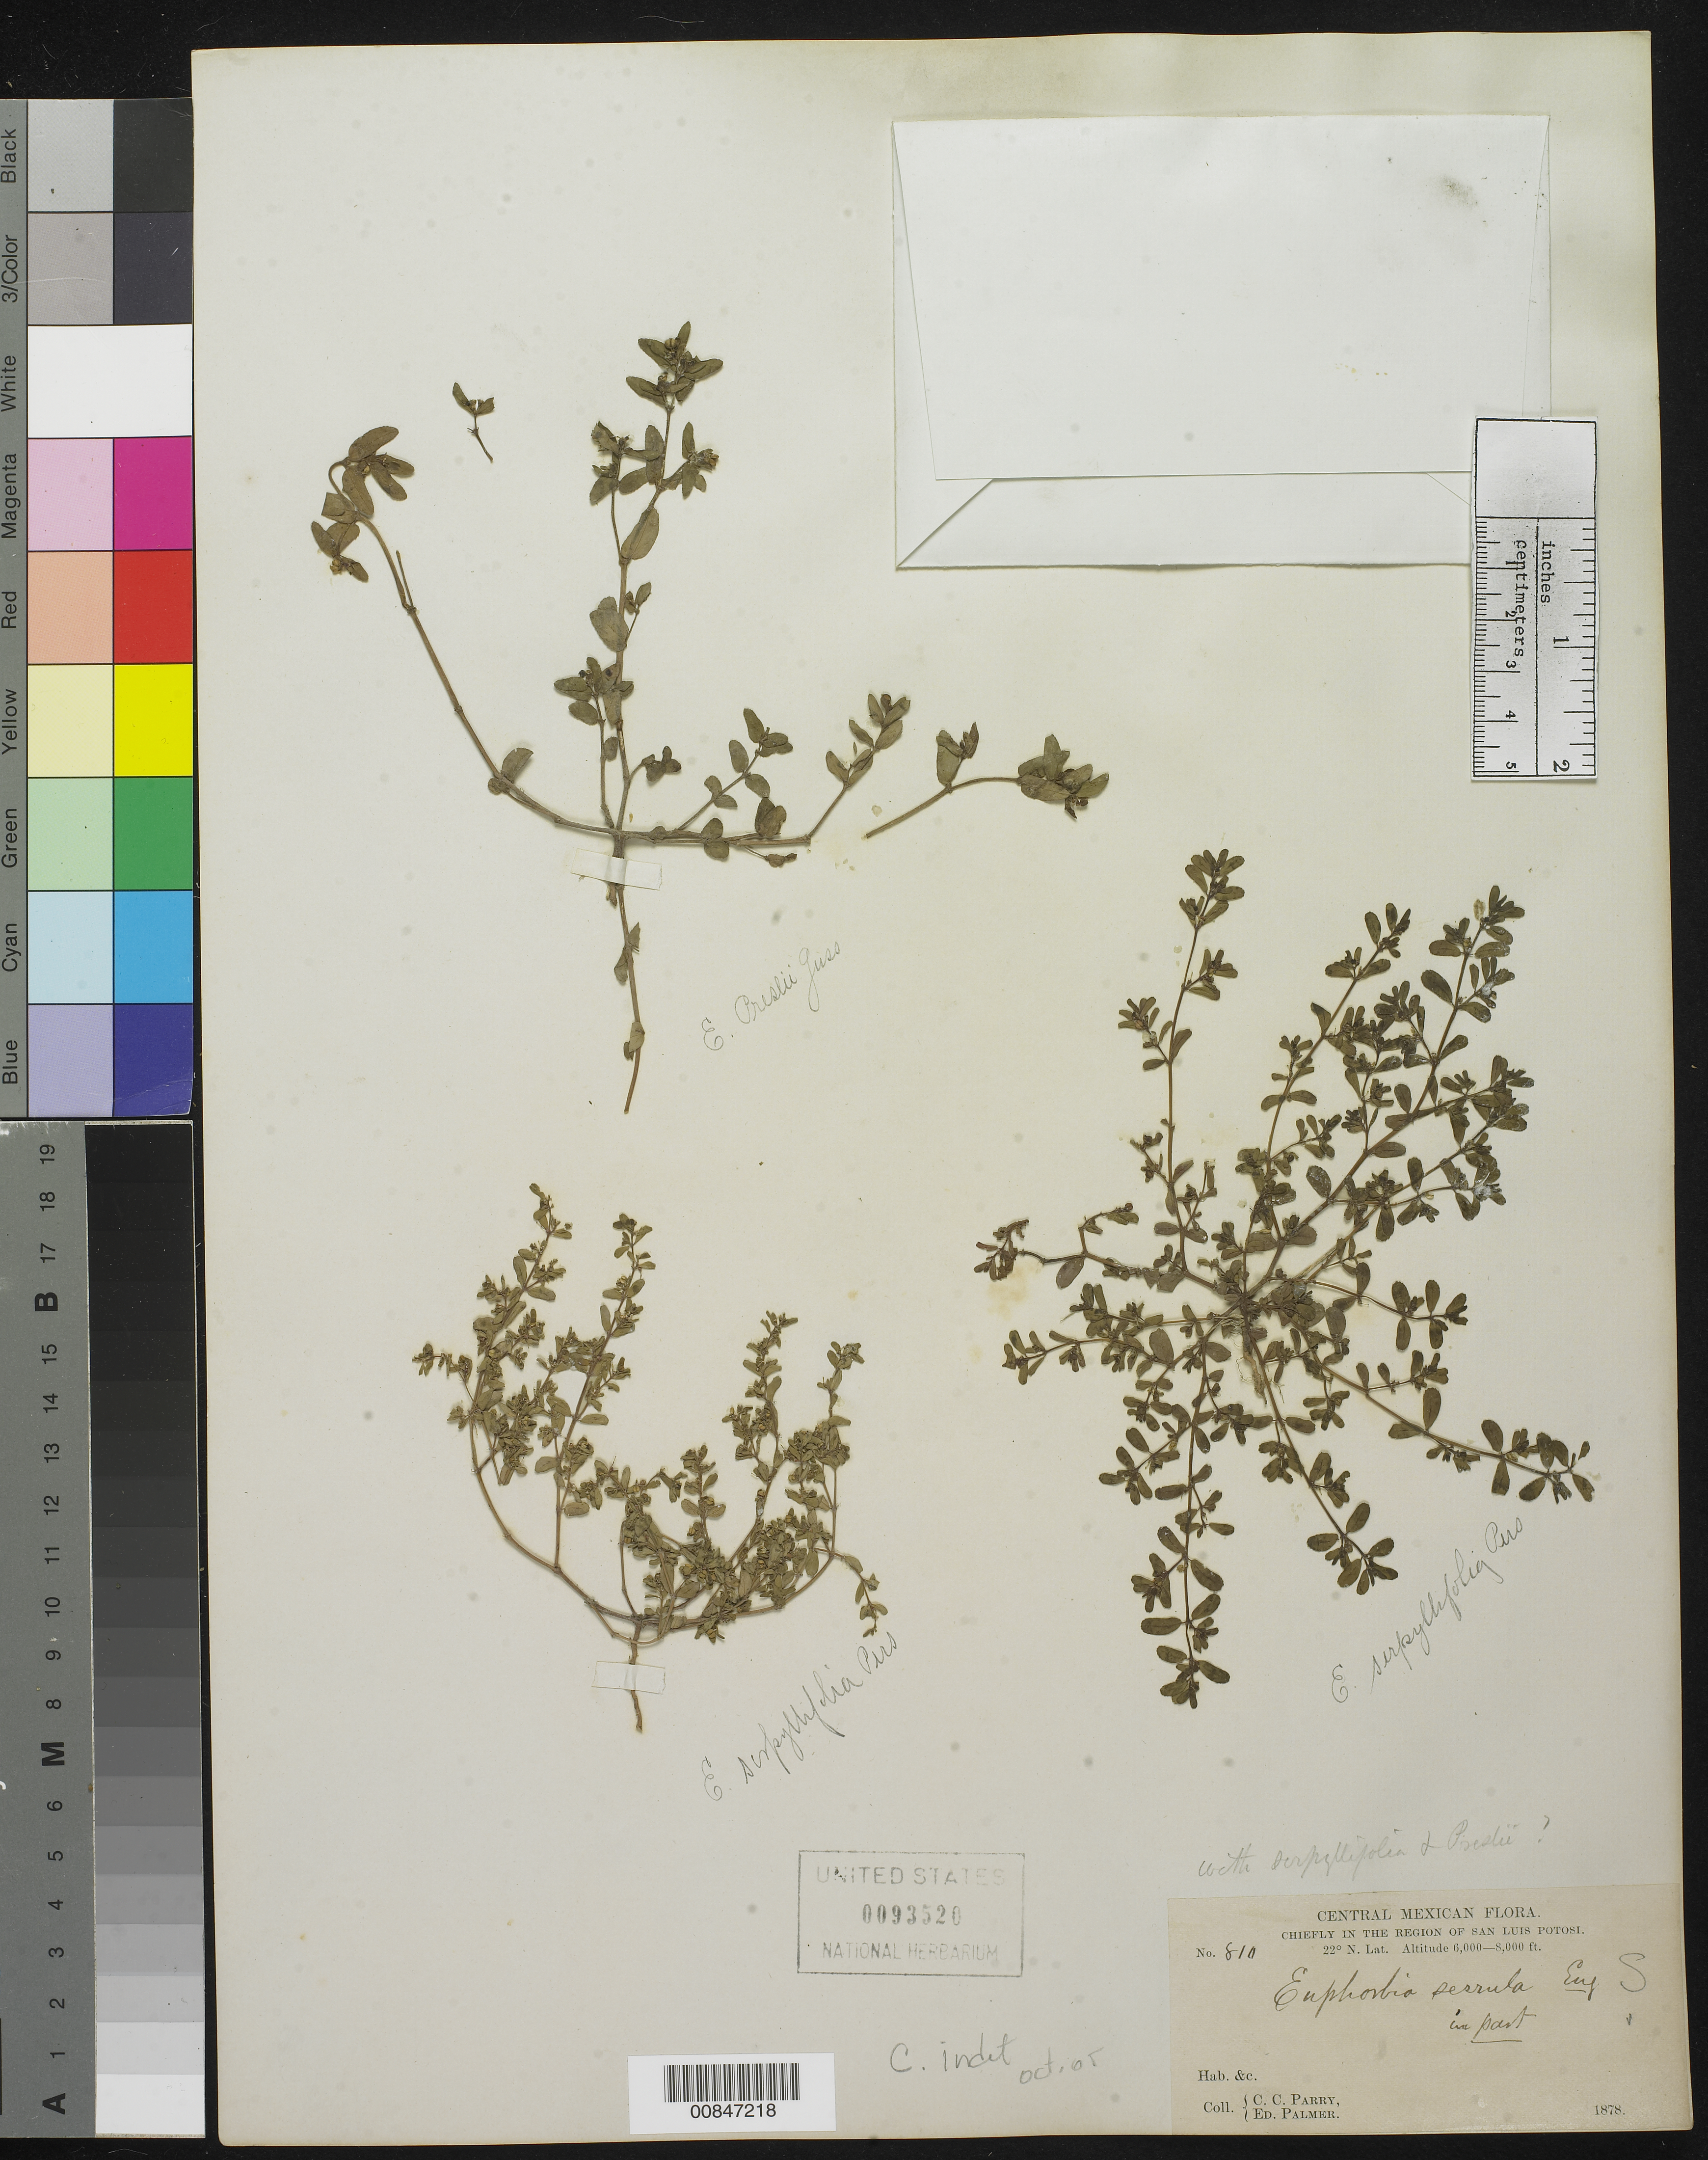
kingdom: Plantae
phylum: Tracheophyta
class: Magnoliopsida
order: Malpighiales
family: Euphorbiaceae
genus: Euphorbia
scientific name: Euphorbia sp.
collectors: C. C. Parry & E. Palmer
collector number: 810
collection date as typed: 1878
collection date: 1878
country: Mexico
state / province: San Luis Potosí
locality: Chiefly in the region of San Luis Potosí.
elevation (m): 1829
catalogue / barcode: US 93520